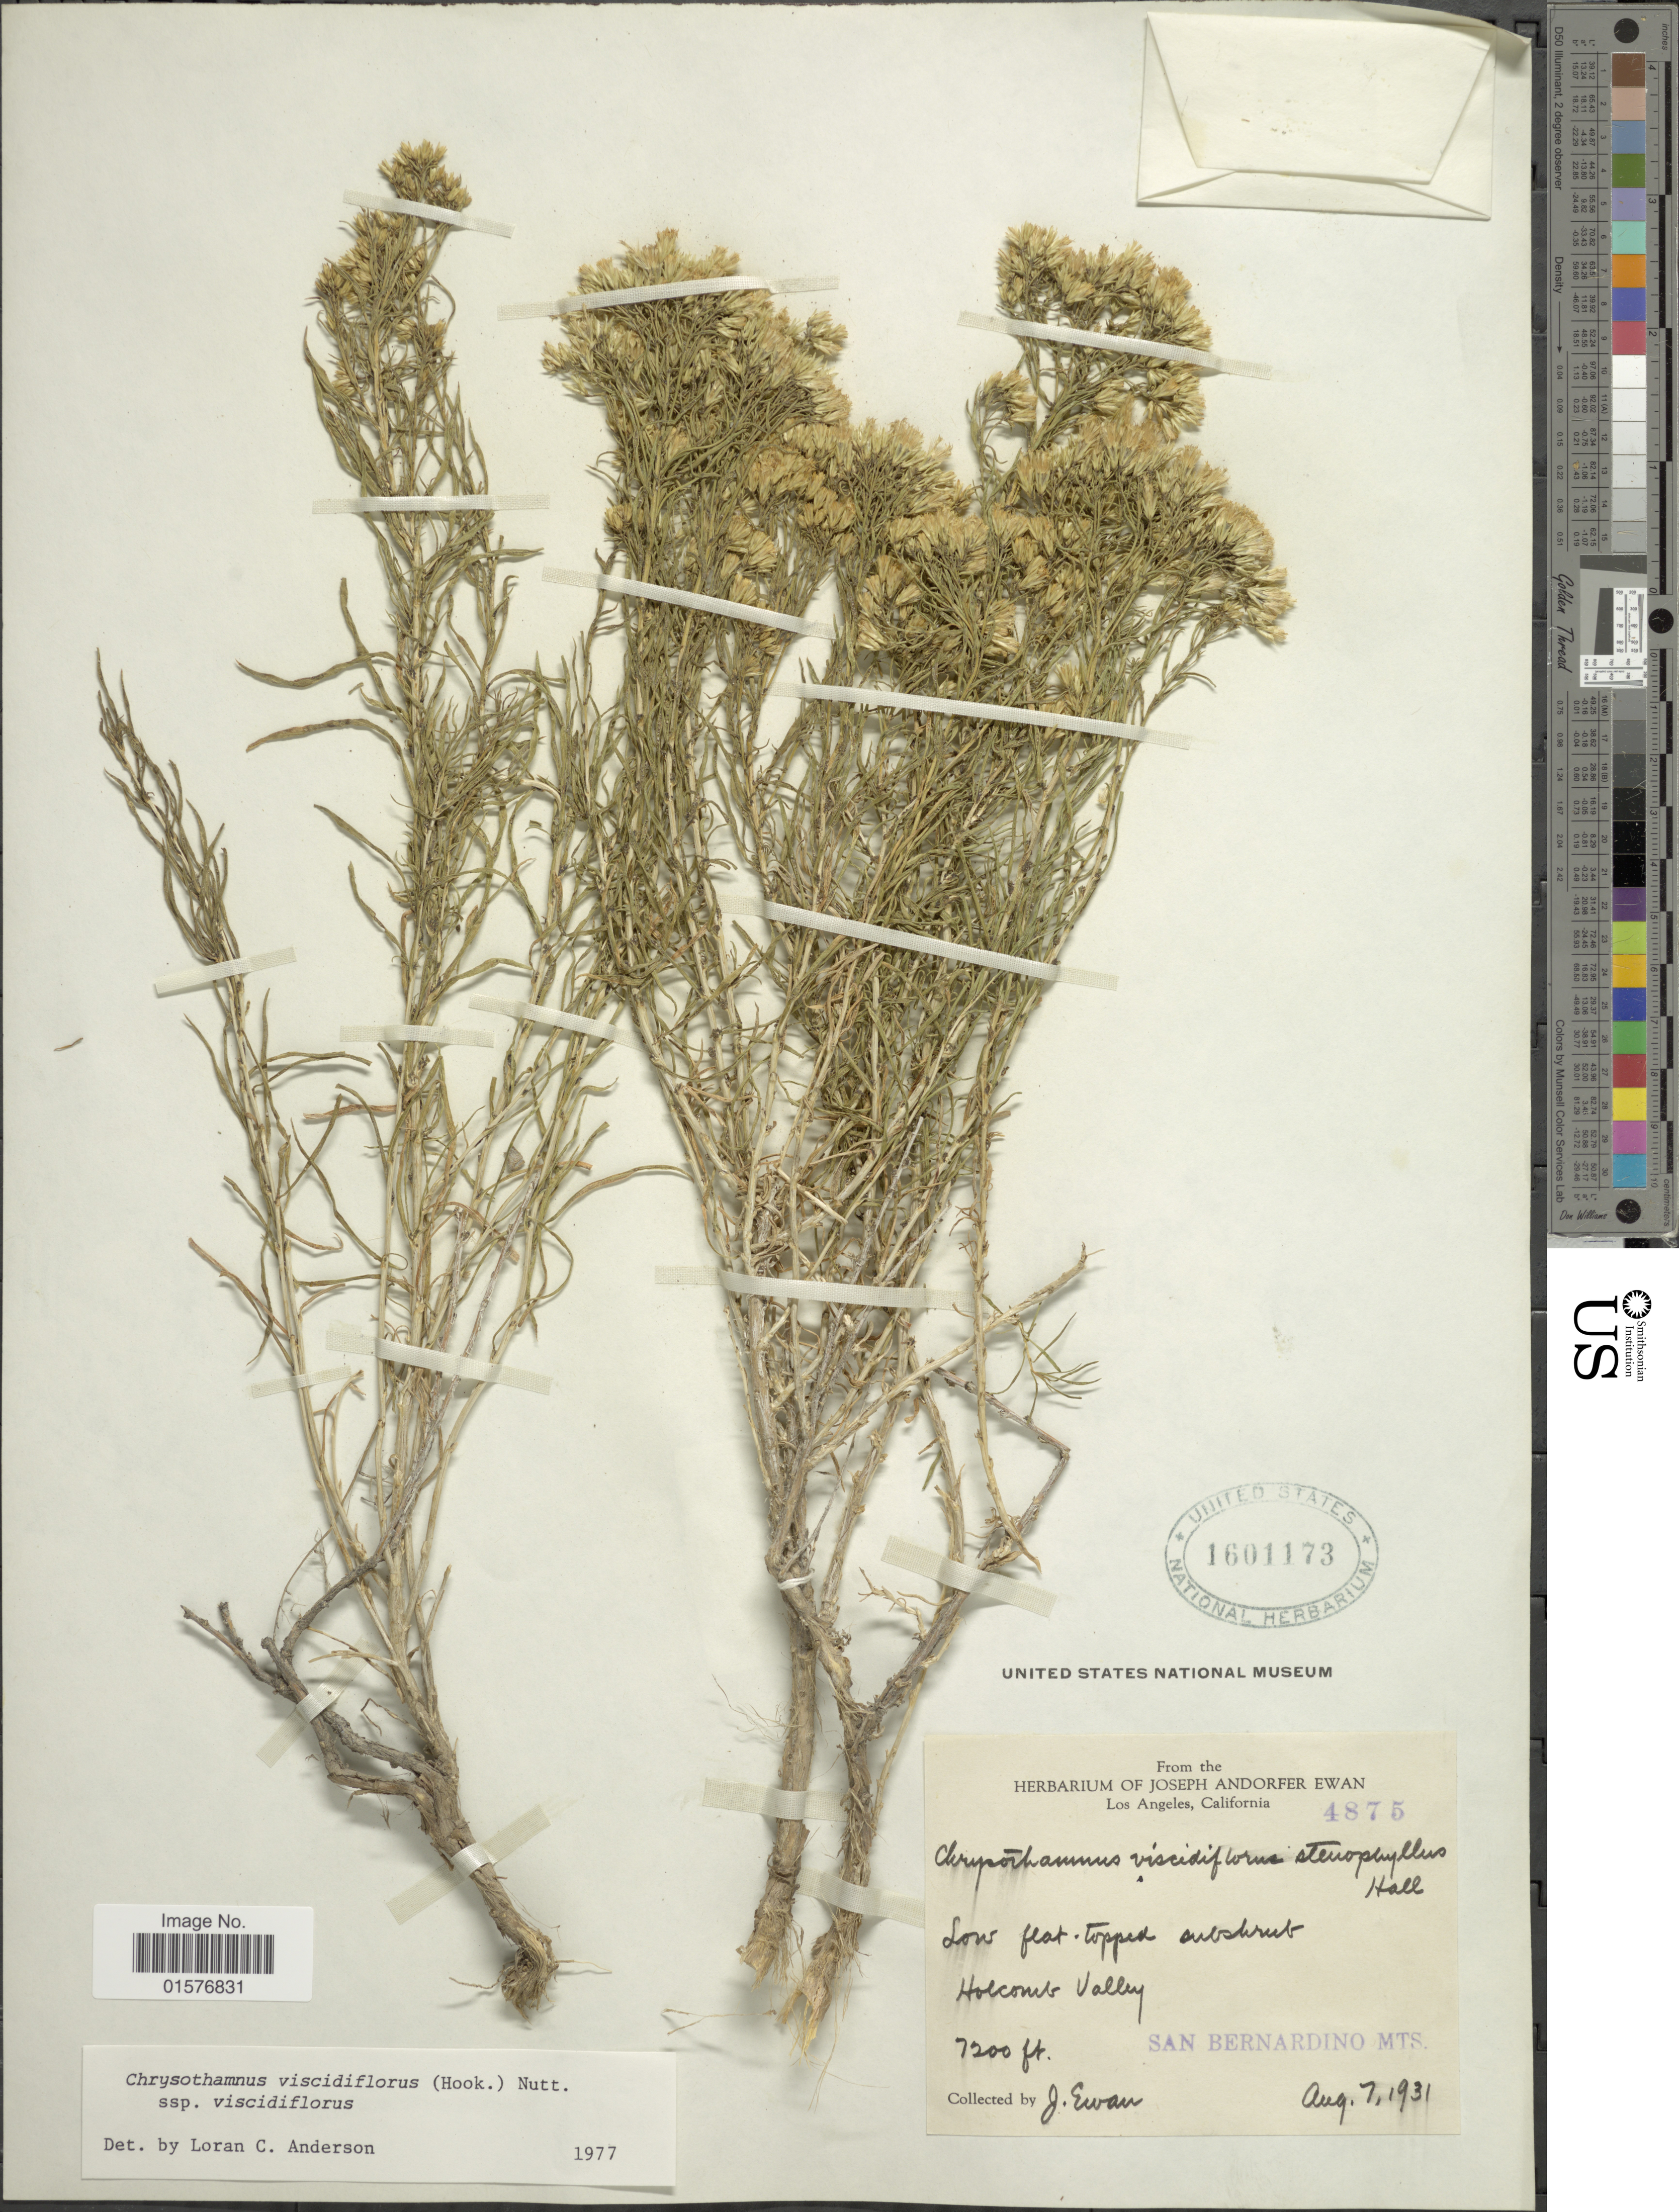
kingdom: Plantae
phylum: Tracheophyta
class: Magnoliopsida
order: Asterales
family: Asteraceae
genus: Chrysothamnus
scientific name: Chrysothamnus viscidiflorus subsp. viscidiflorus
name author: (Hook.) Nutt.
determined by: Urbatsch, Lowell E., Curator (LSU), Louisiana State University (UNITED STATES)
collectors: J. A. Ewan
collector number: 4875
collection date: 1931-08-07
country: United States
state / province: California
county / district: Los Angeles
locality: Los Angeles, California, Holcomb Valley, San Bernardino Mts.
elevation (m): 2195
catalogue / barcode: US 1601173